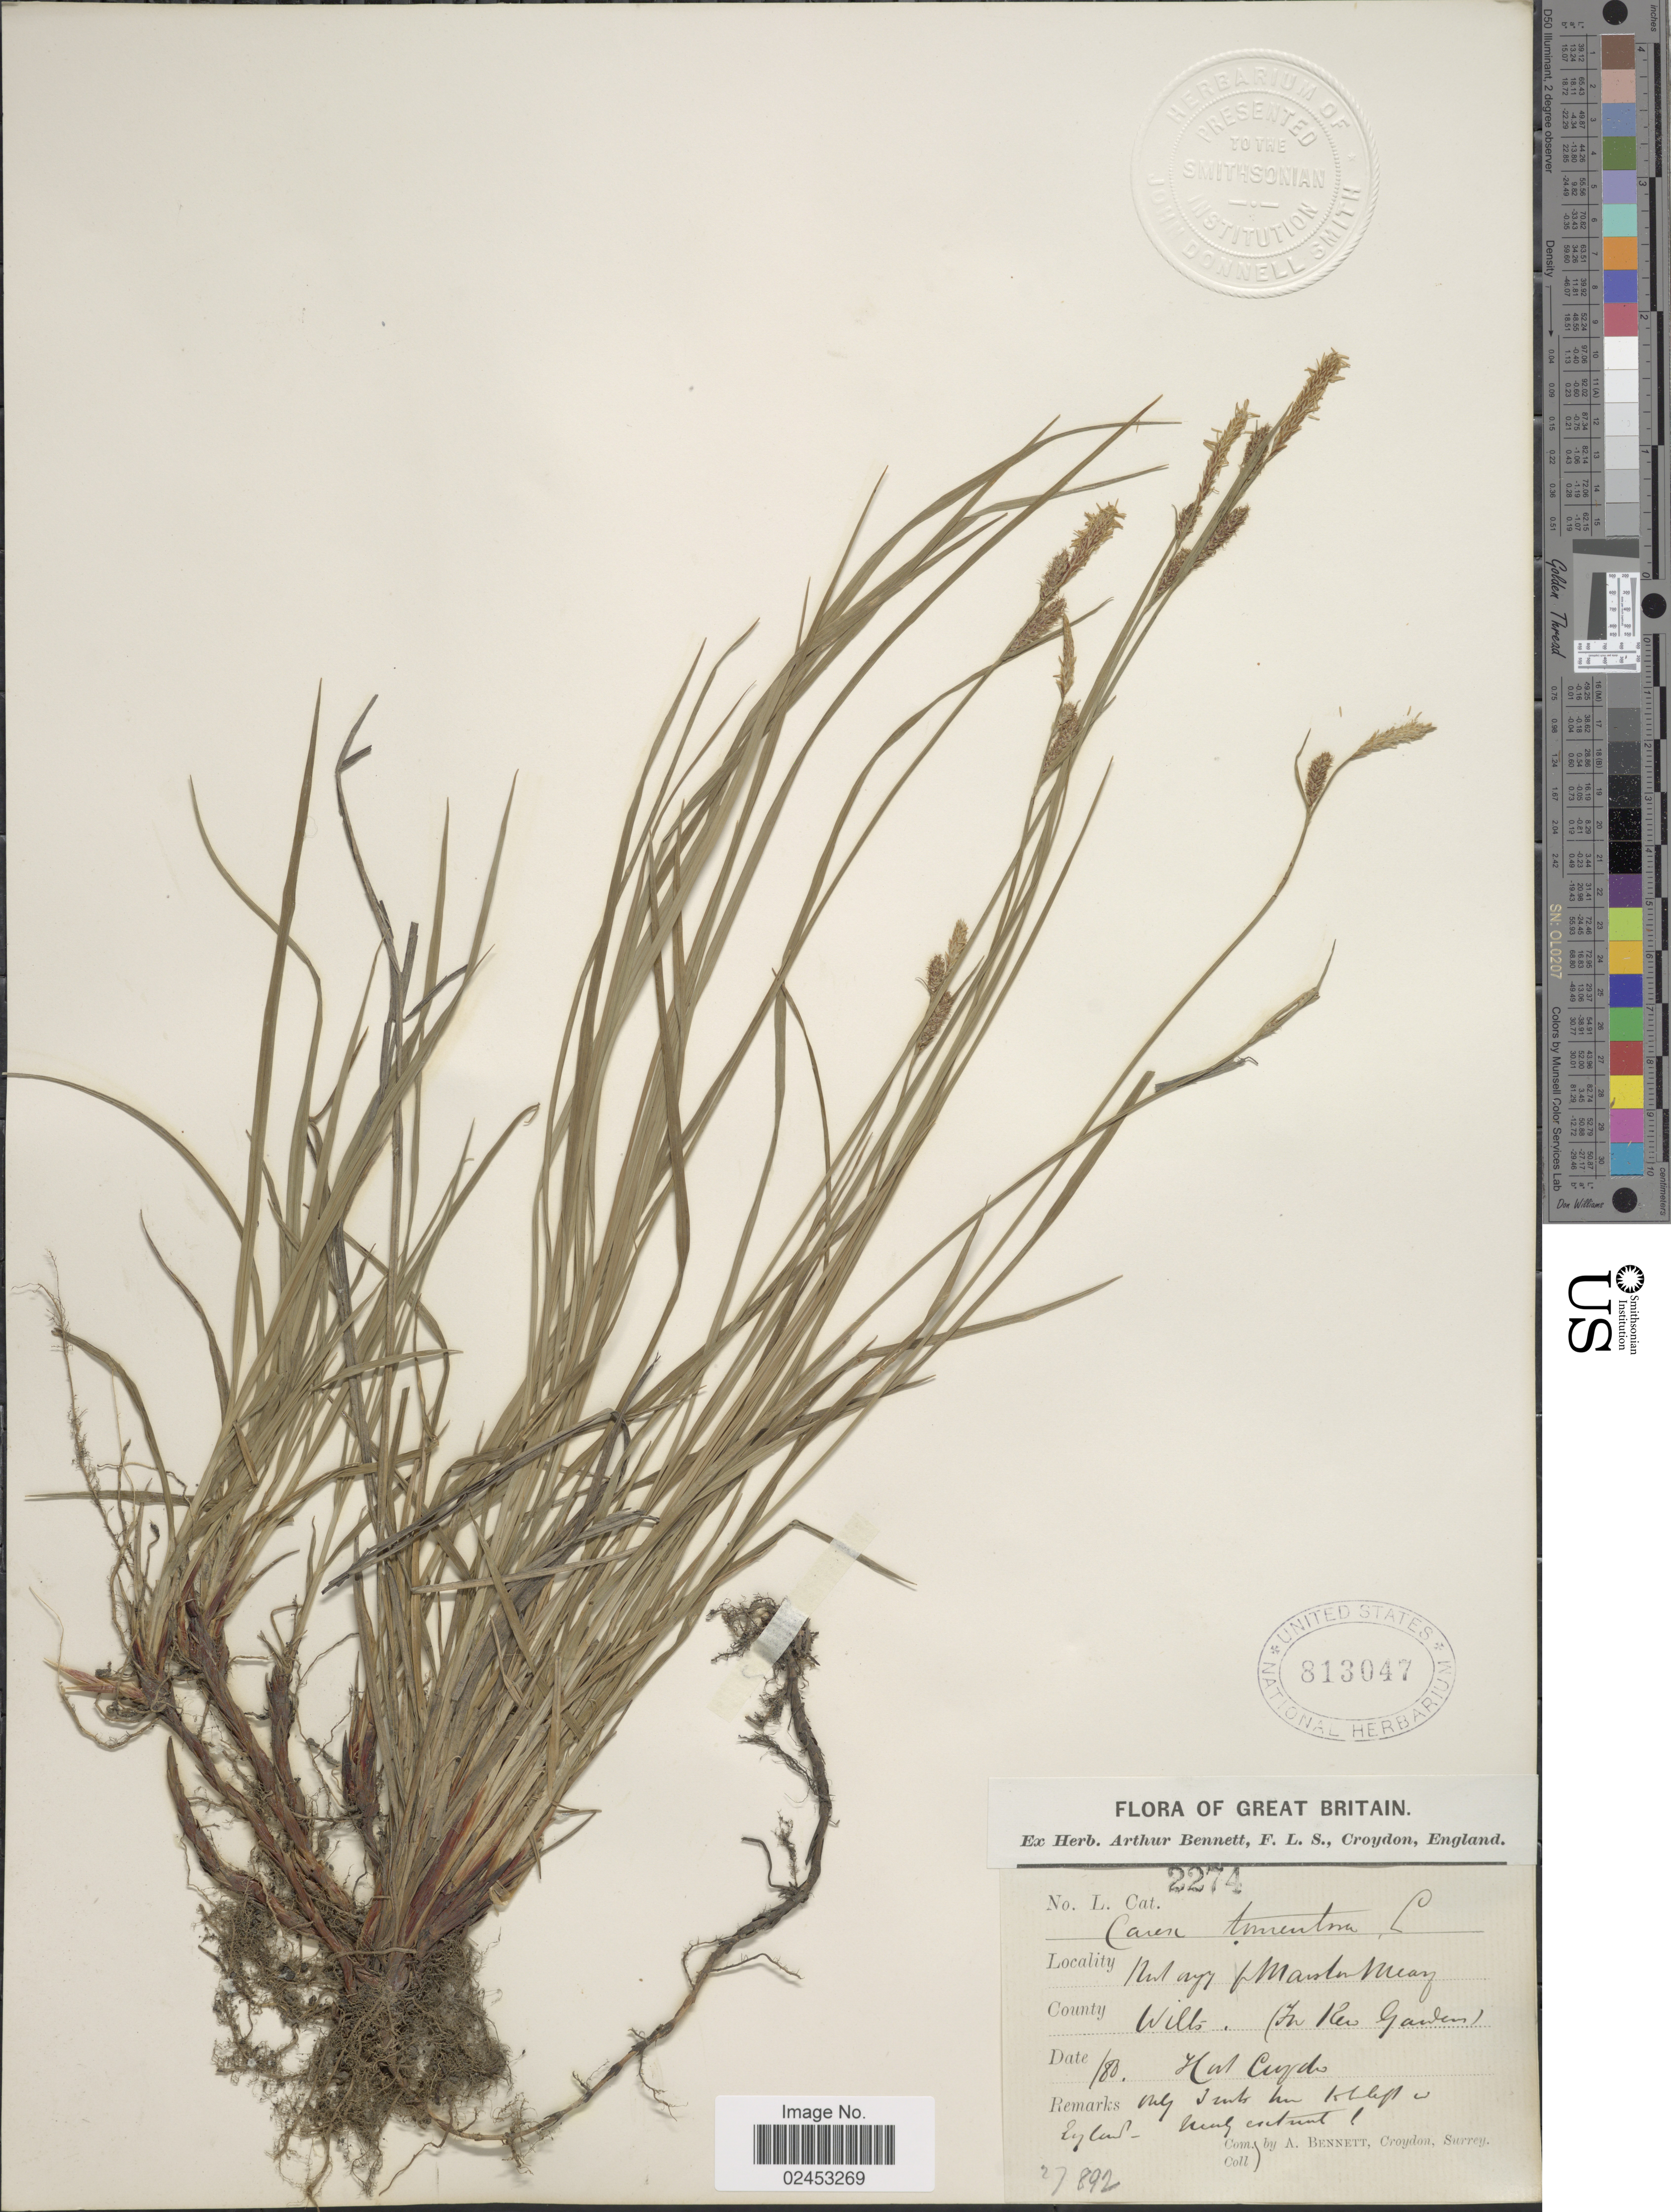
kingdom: Plantae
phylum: Tracheophyta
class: Liliopsida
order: Poales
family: Cyperaceae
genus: Carex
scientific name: Carex tomentosa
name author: L.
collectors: A. Bennett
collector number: L. Cat. 2274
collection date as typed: Transcribed d/m/y: //80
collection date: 1880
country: United Kingdom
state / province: England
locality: Great Britain, Rutangry PManster Meary, County Wilts. (In Kew Garden)., Hort Croyden. [interpreted]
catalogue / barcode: US 813047